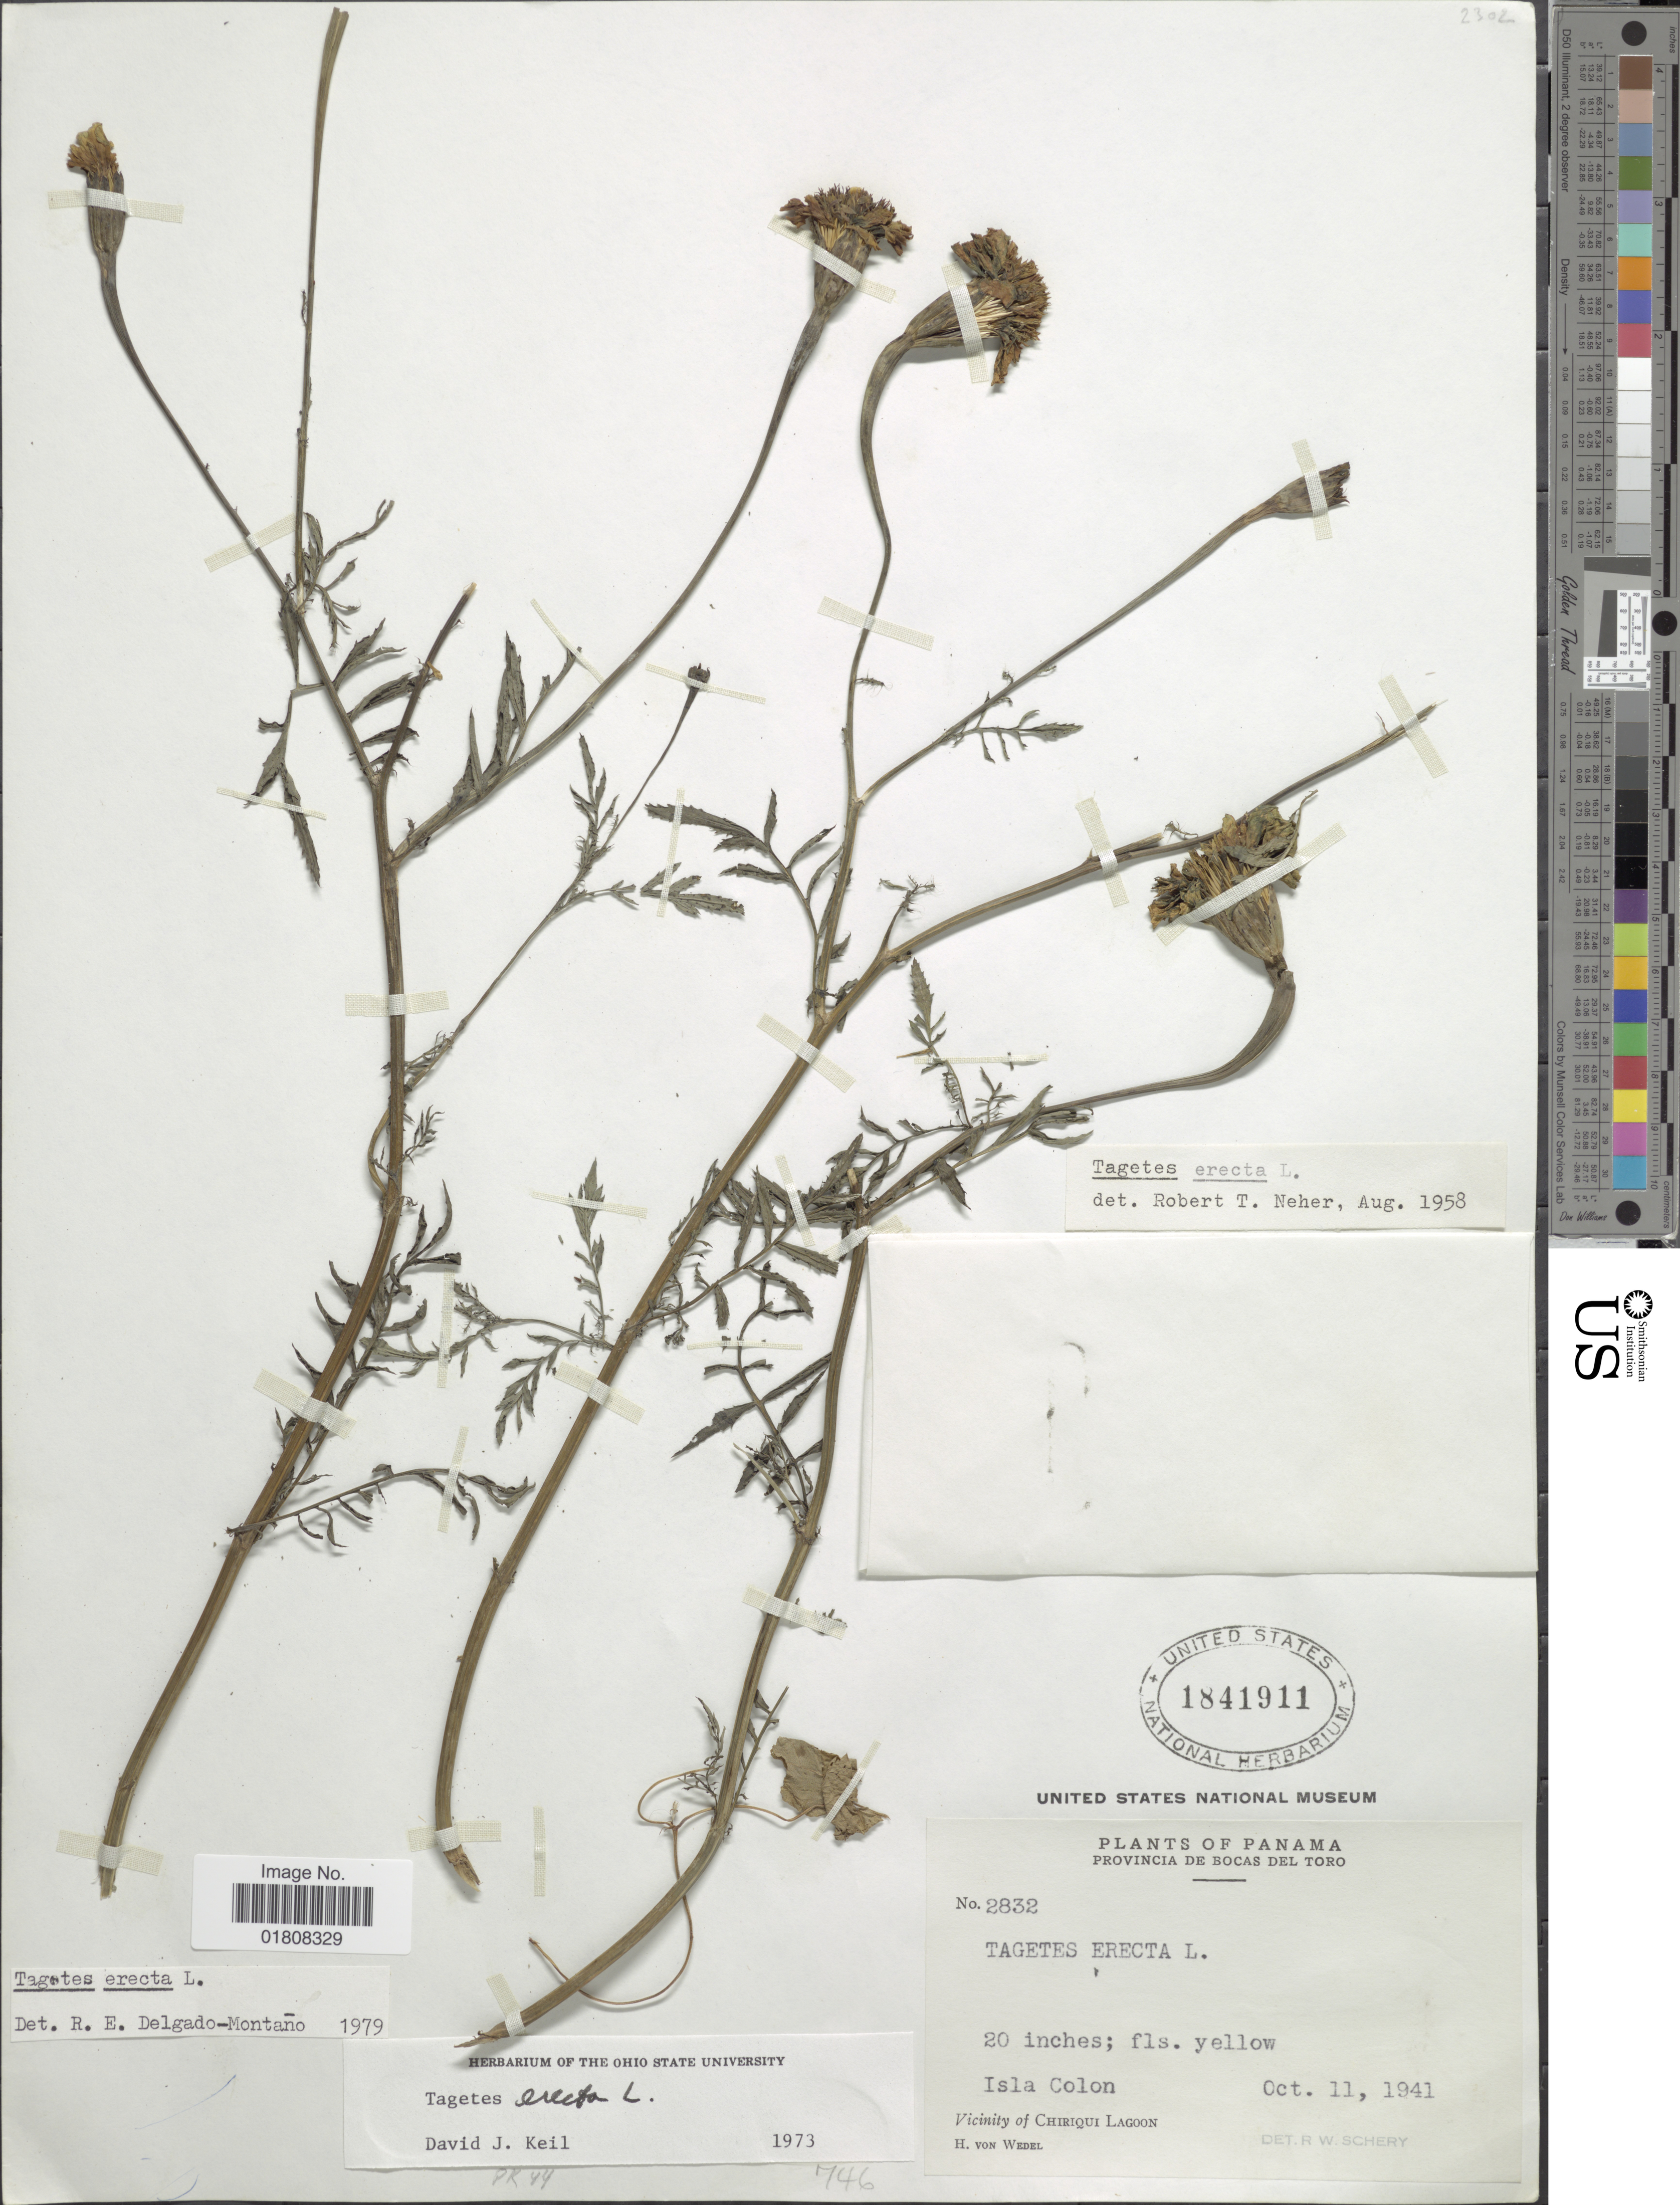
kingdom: Plantae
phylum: Tracheophyta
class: Magnoliopsida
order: Asterales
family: Asteraceae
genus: Tagetes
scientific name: Tagetes patula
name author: L.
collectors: H. von Wedel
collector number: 2832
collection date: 1941-10-11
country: Panama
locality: Provincia de Bocas del Toro, Isla Colon, Vicinity of Chiriqui Lagoon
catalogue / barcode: US 1841911